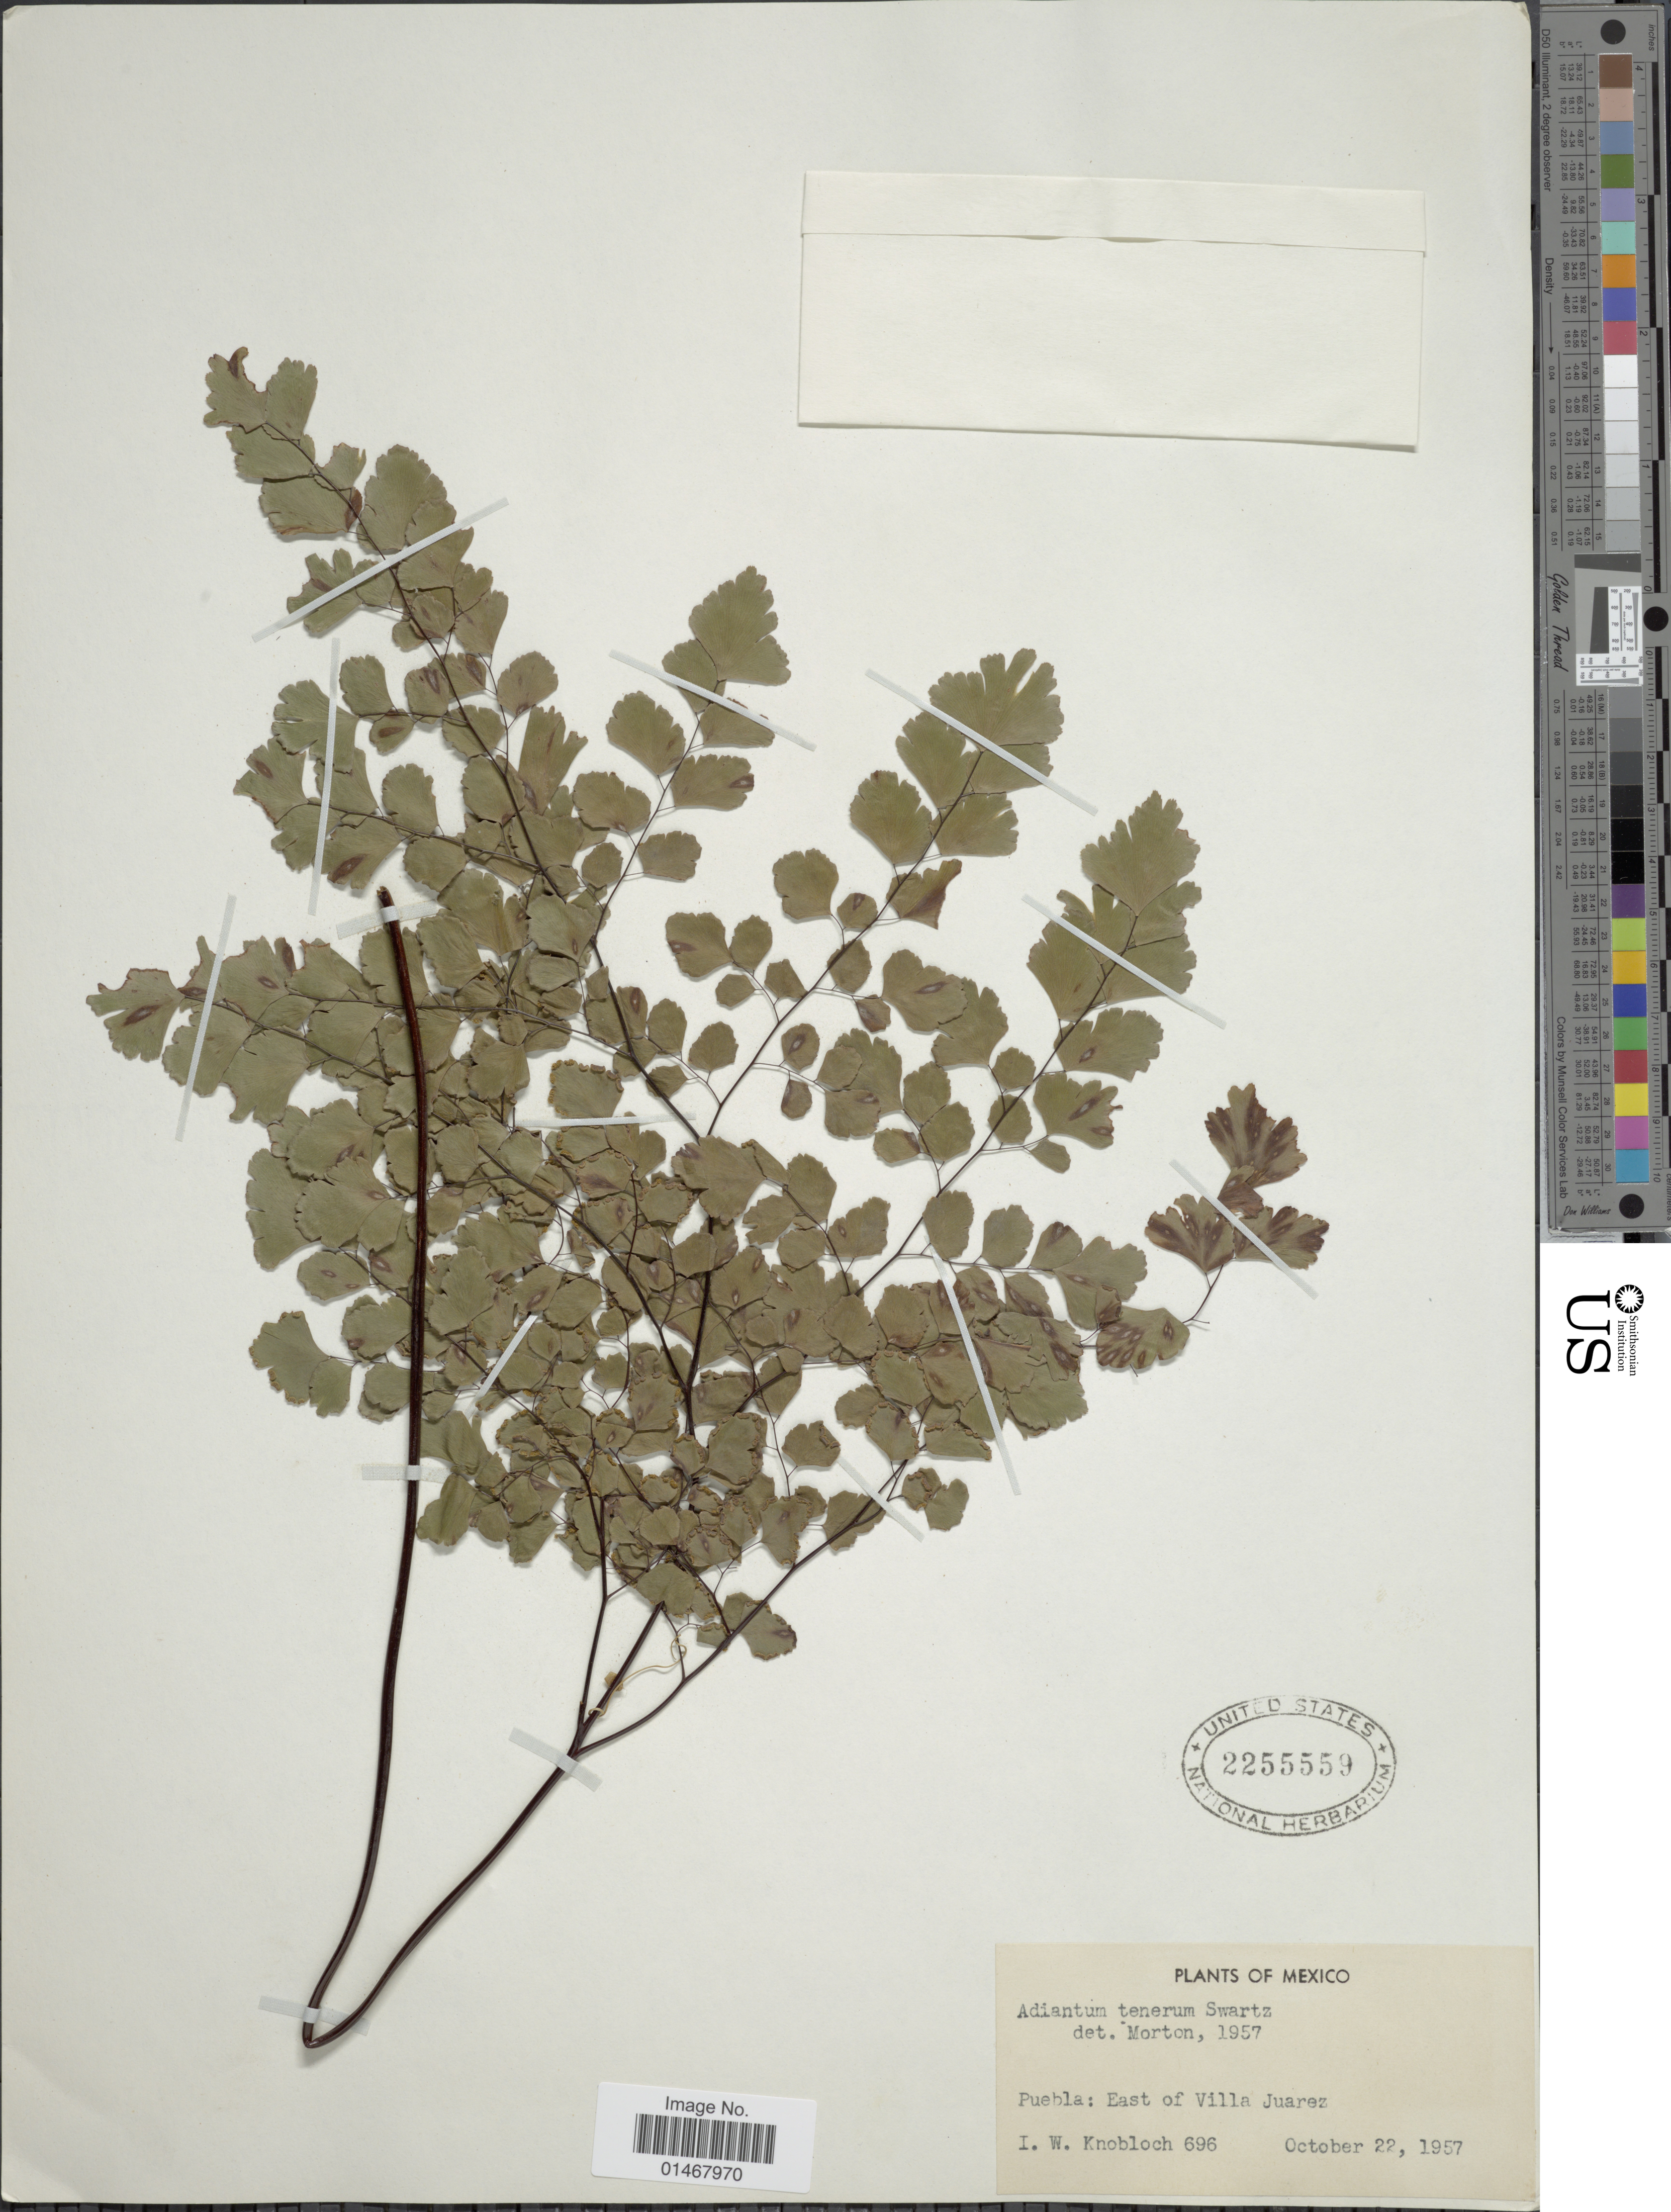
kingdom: Plantae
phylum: Tracheophyta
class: Polypodiopsida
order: Polypodiales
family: Pteridaceae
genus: Adiantum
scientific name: Adiantum tenerum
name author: Sw.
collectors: I. W. Knobloch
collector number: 696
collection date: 1957-10-22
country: Mexico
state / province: Puebla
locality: East of Villa Juarez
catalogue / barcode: US 2255559